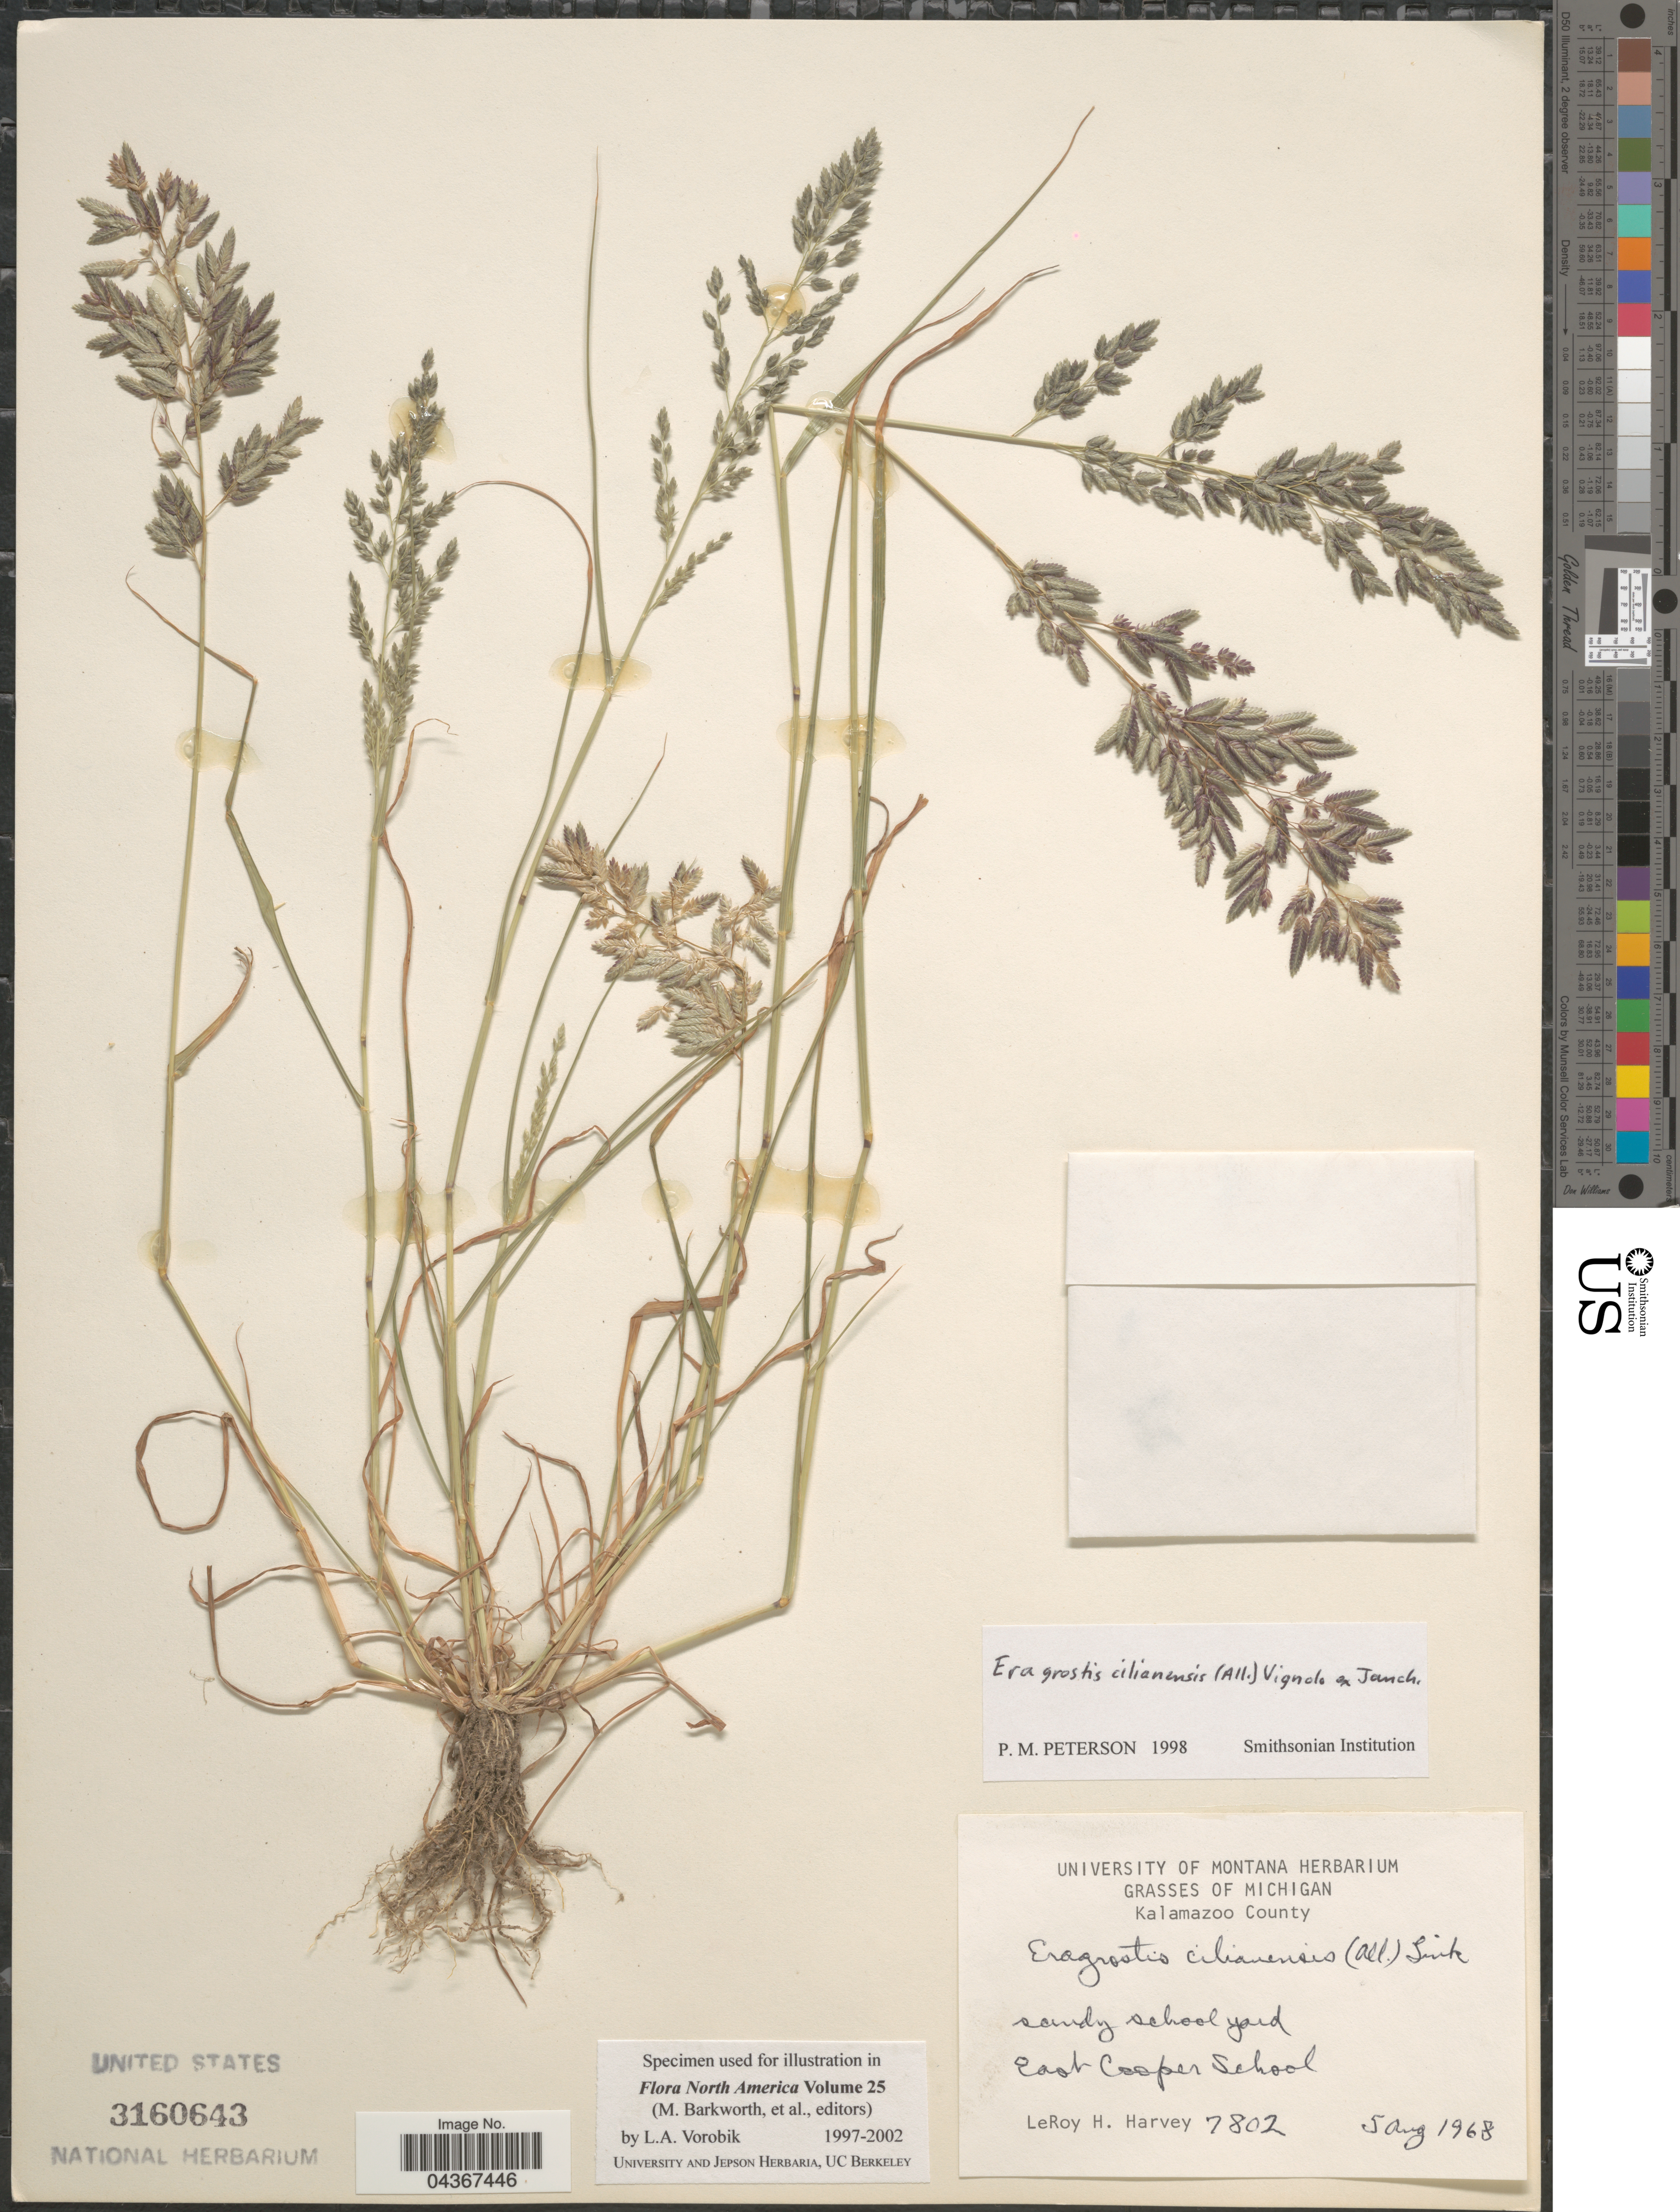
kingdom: Plantae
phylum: Tracheophyta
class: Liliopsida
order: Poales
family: Poaceae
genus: Eragrostis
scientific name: Eragrostis cilianensis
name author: (Bellardi) Vignolo ex Janch.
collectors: L. H. Harvey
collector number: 7802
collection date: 1968-08-05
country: United States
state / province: Michigan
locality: Kalamazoo County. Sandy school yard. East Cooper School.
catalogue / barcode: US 3160643